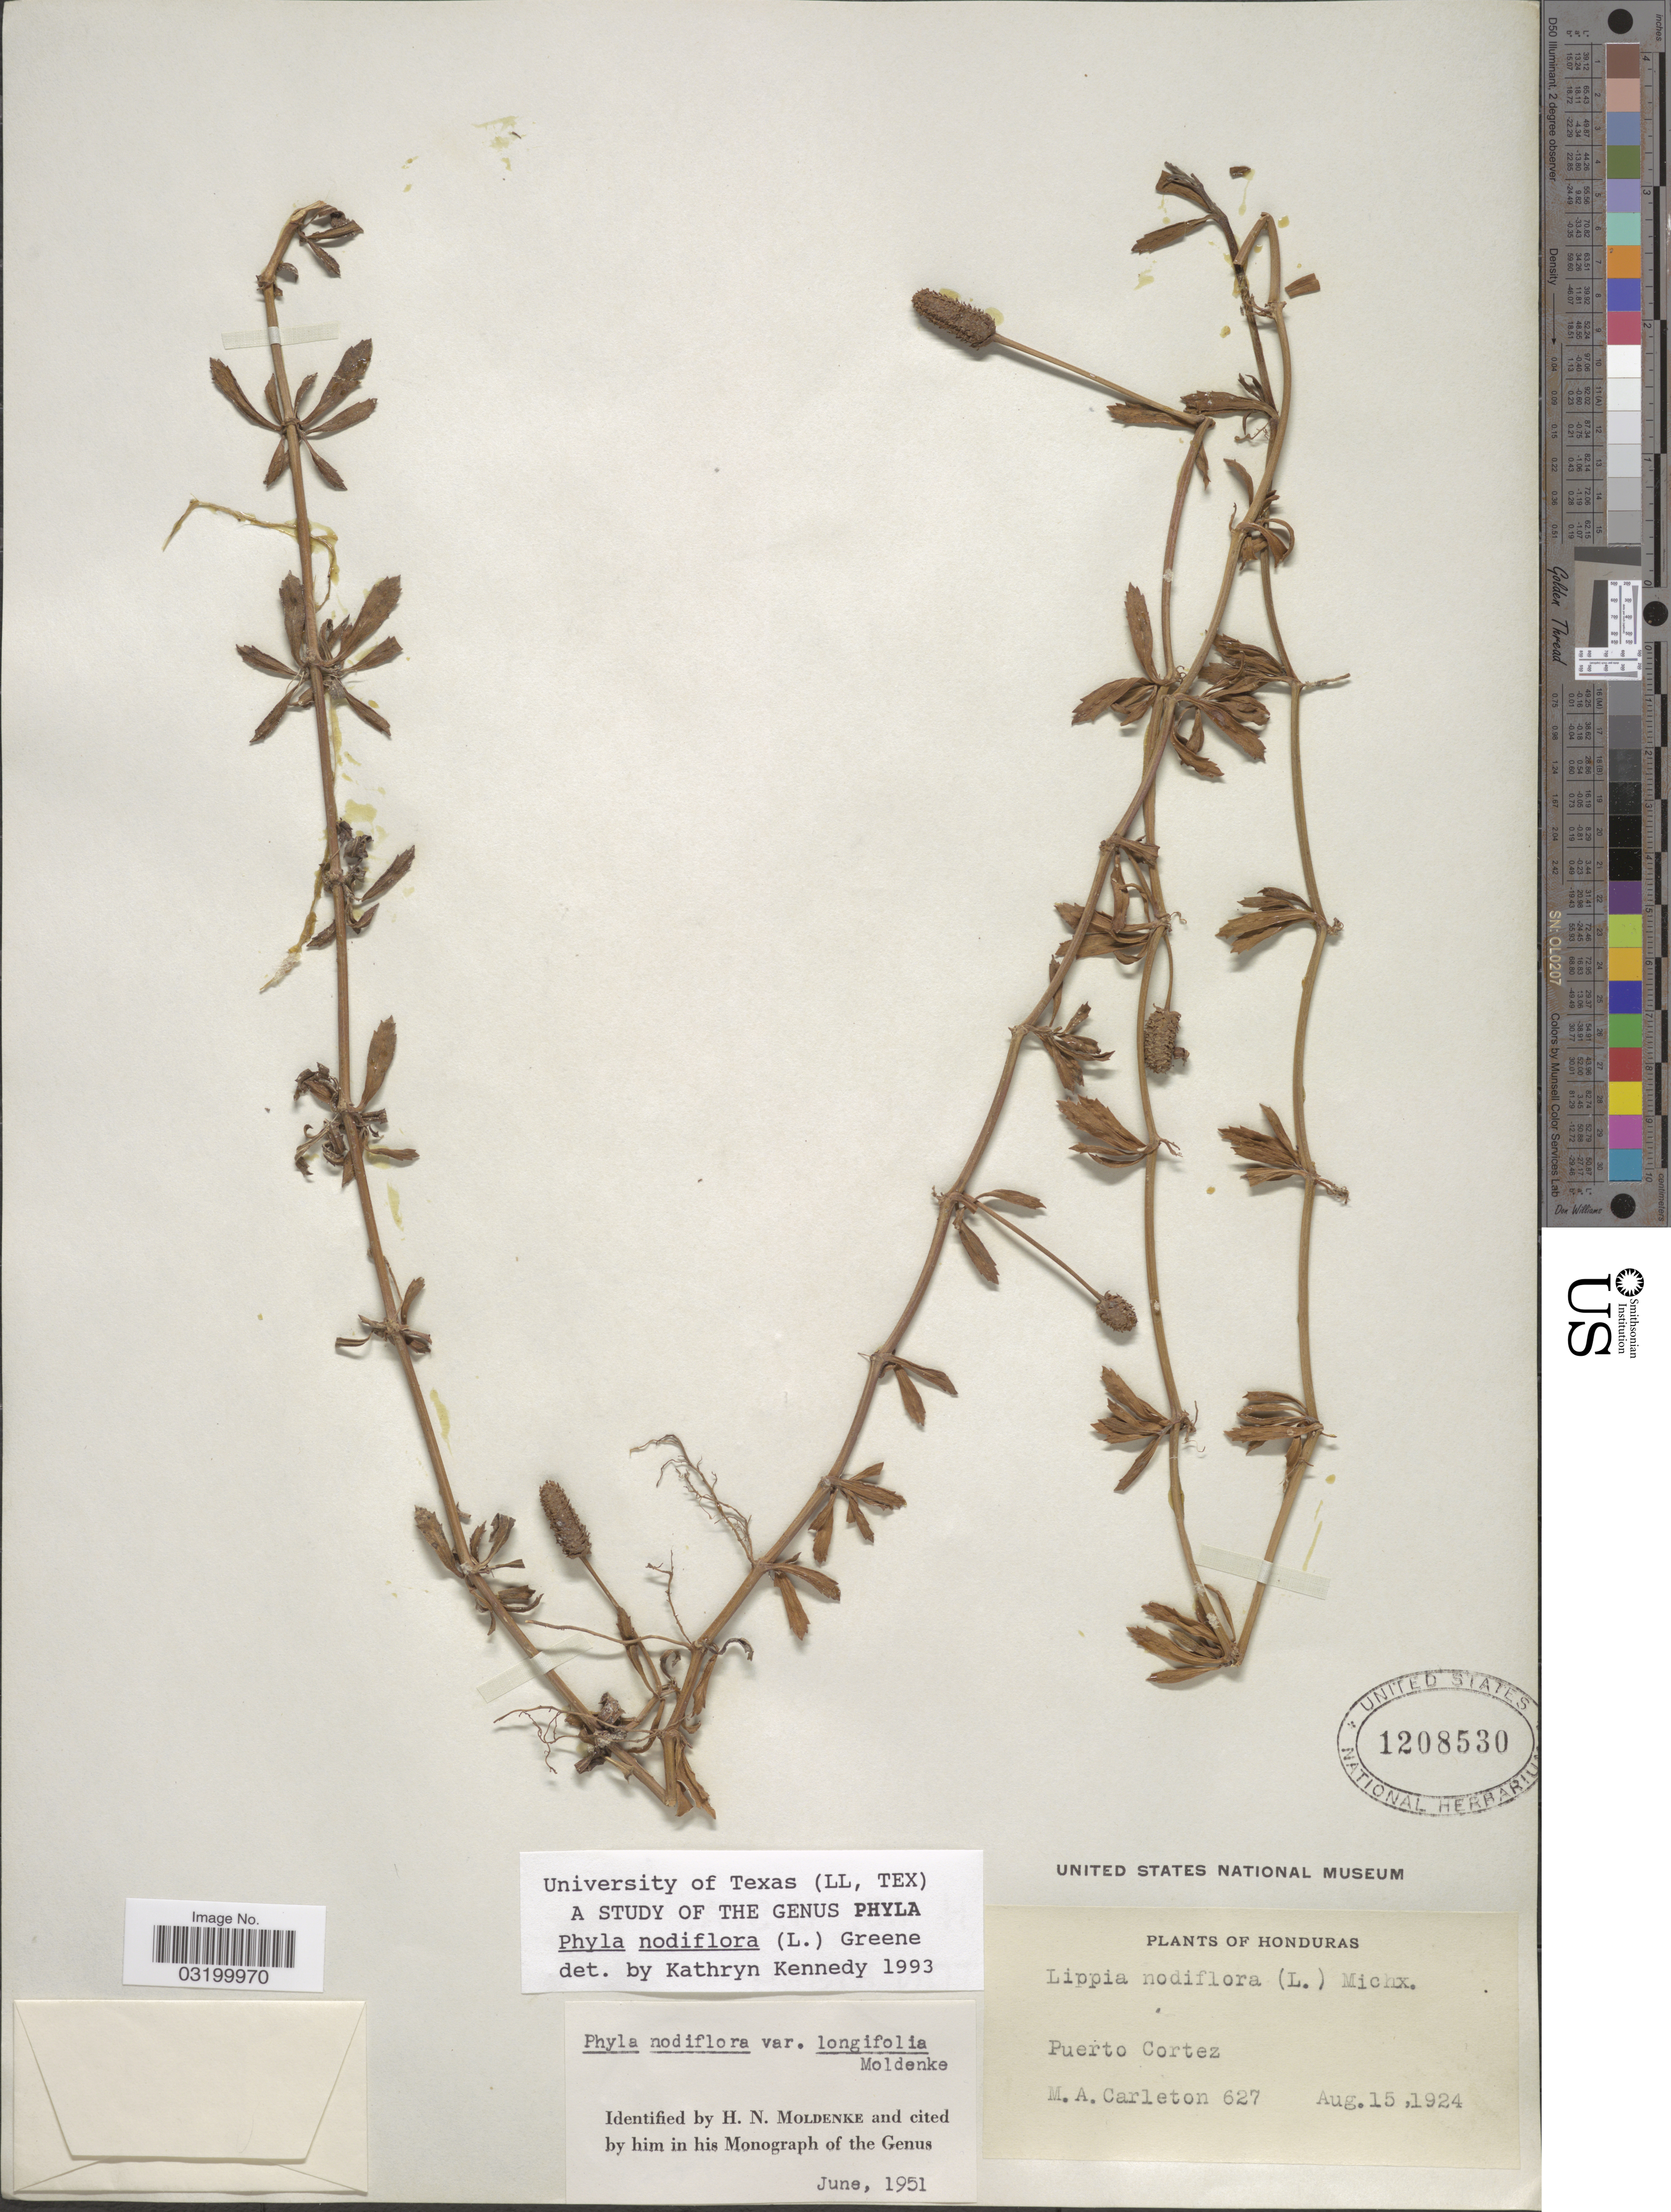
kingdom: Plantae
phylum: Tracheophyta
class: Magnoliopsida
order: Lamiales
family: Verbenaceae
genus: Phyla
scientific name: Phyla nodiflora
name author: (L.) Greene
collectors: M. A. Carleton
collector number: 627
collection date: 1924-08-15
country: Honduras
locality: Puerto Cortez.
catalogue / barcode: US 1208530